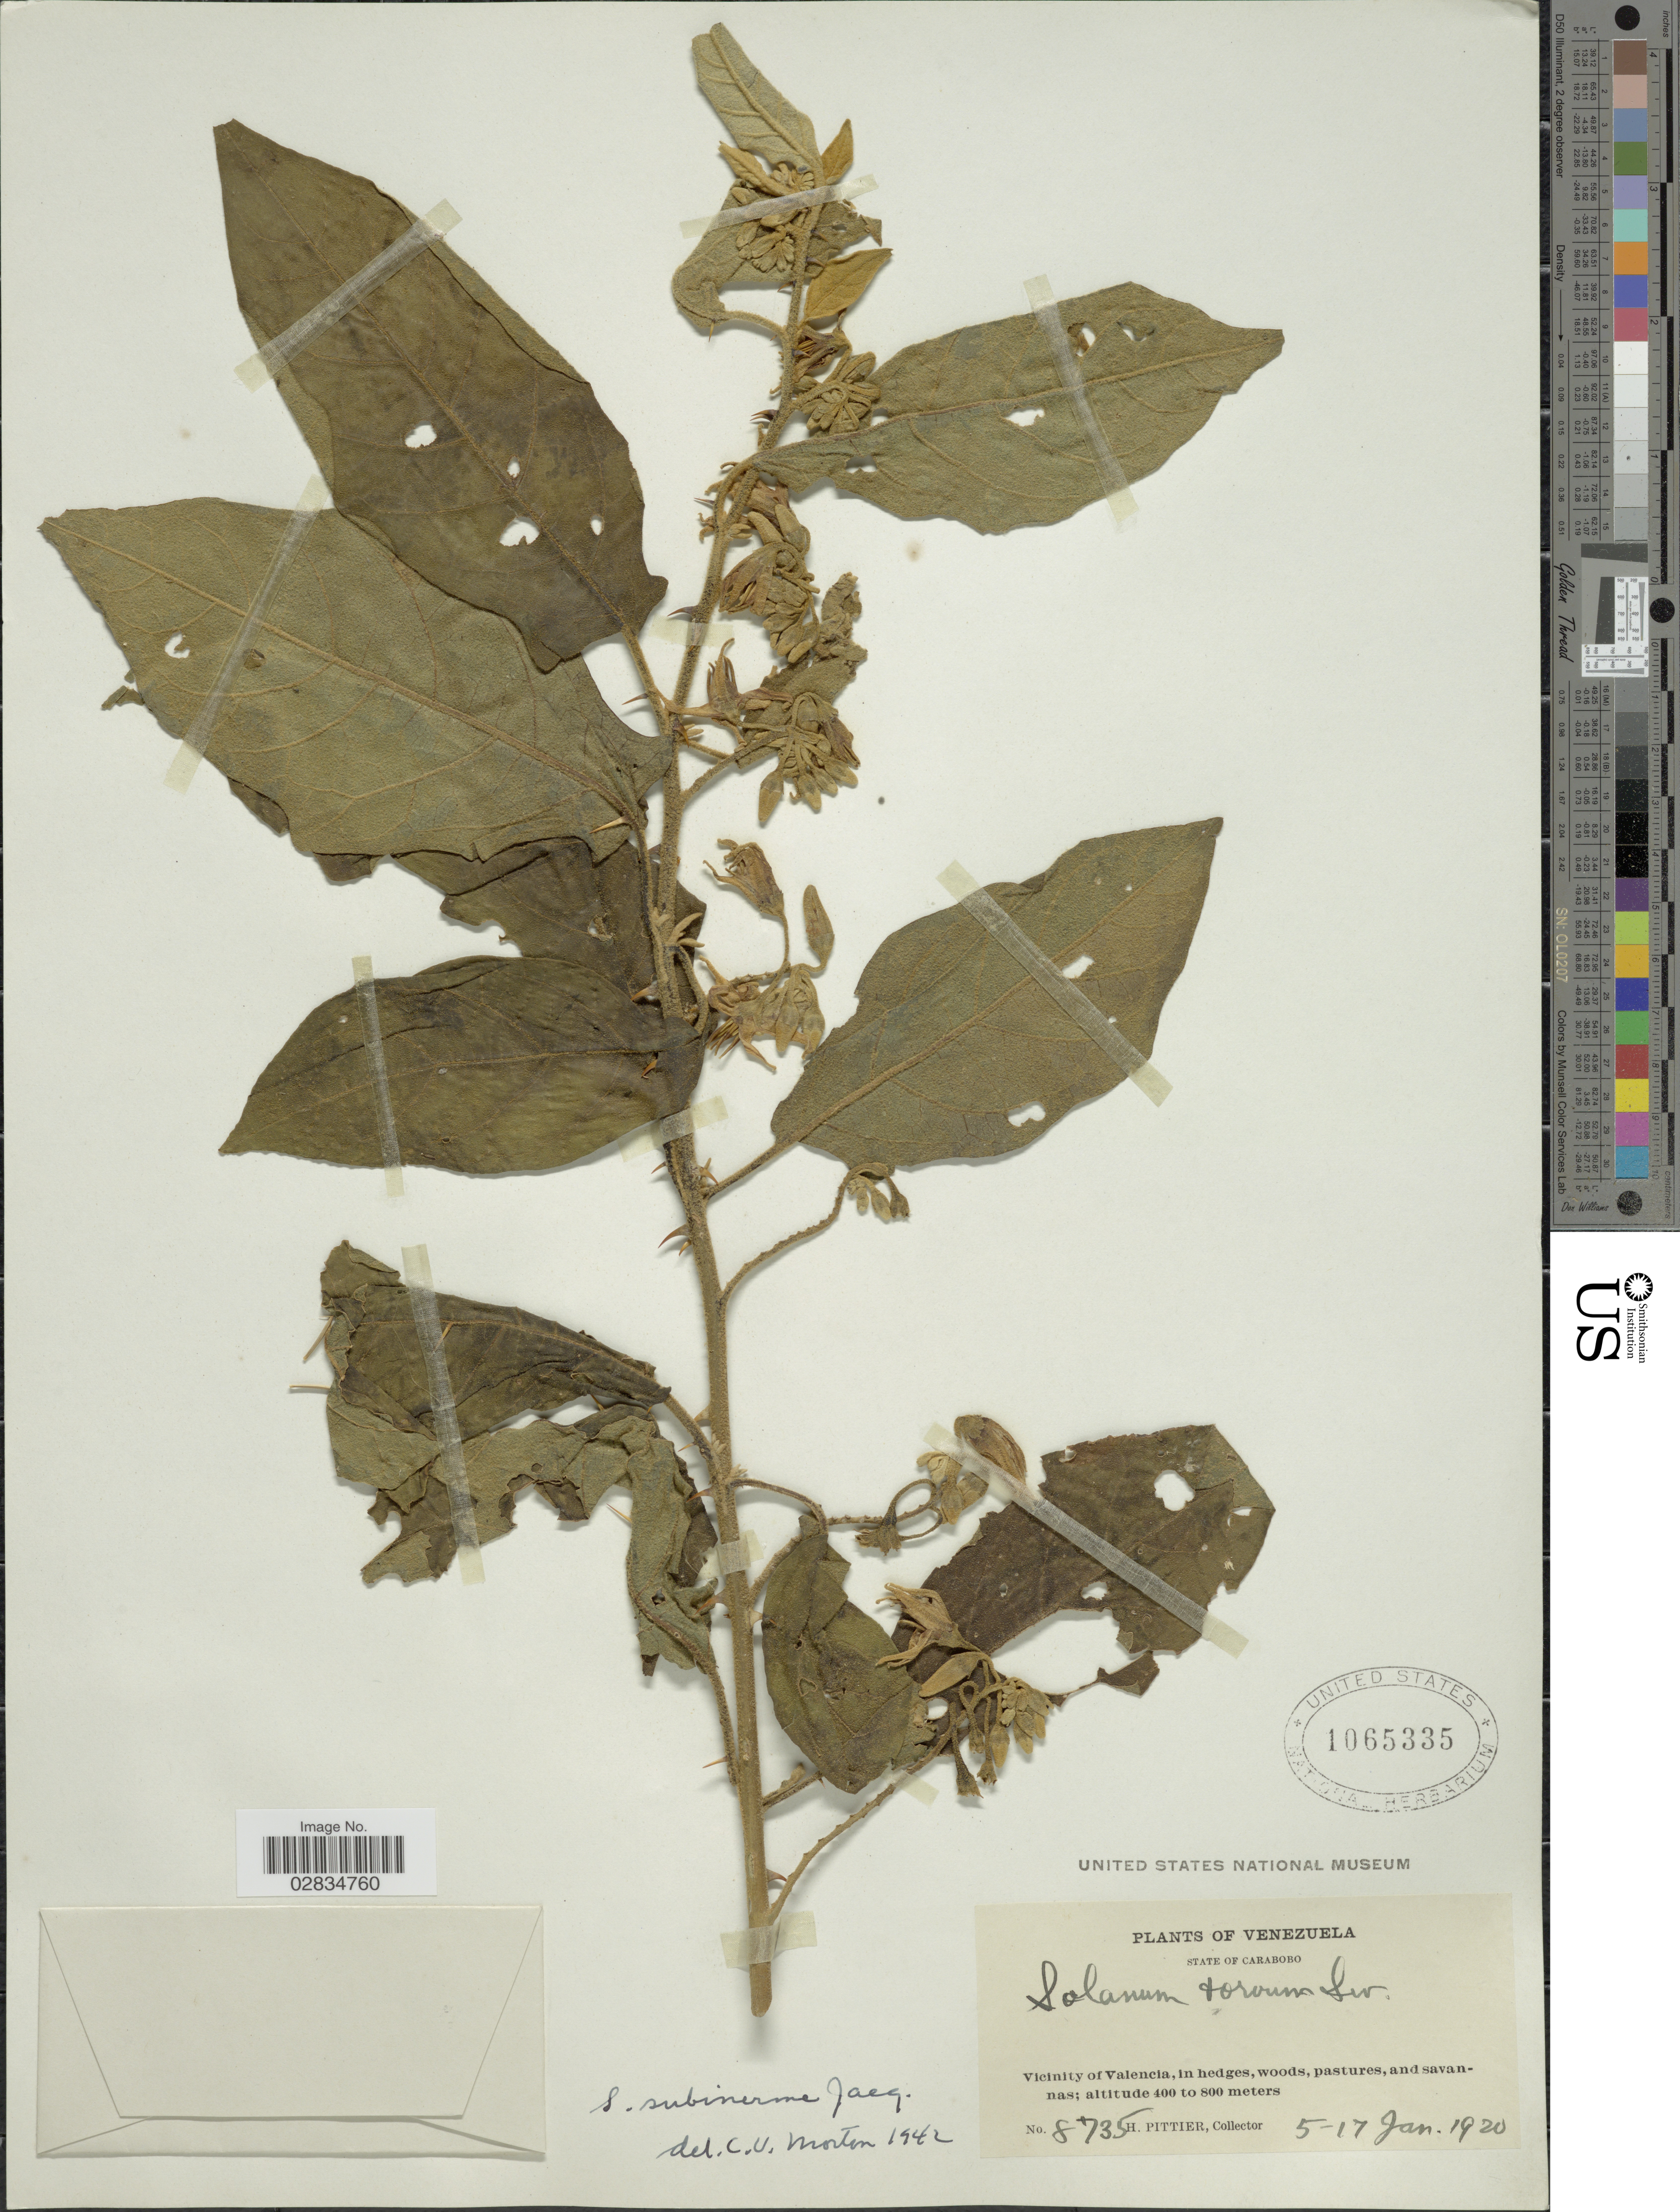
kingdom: Plantae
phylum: Tracheophyta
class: Magnoliopsida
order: Solanales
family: Solanaceae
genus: Solanum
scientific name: Solanum subinerme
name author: Jacq.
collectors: H. F. Pittier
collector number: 8735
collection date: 1920-01-05/1920-01-17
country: Venezuela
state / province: Carabobo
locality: Vicinity of Valencia.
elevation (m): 400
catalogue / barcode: US 1065335